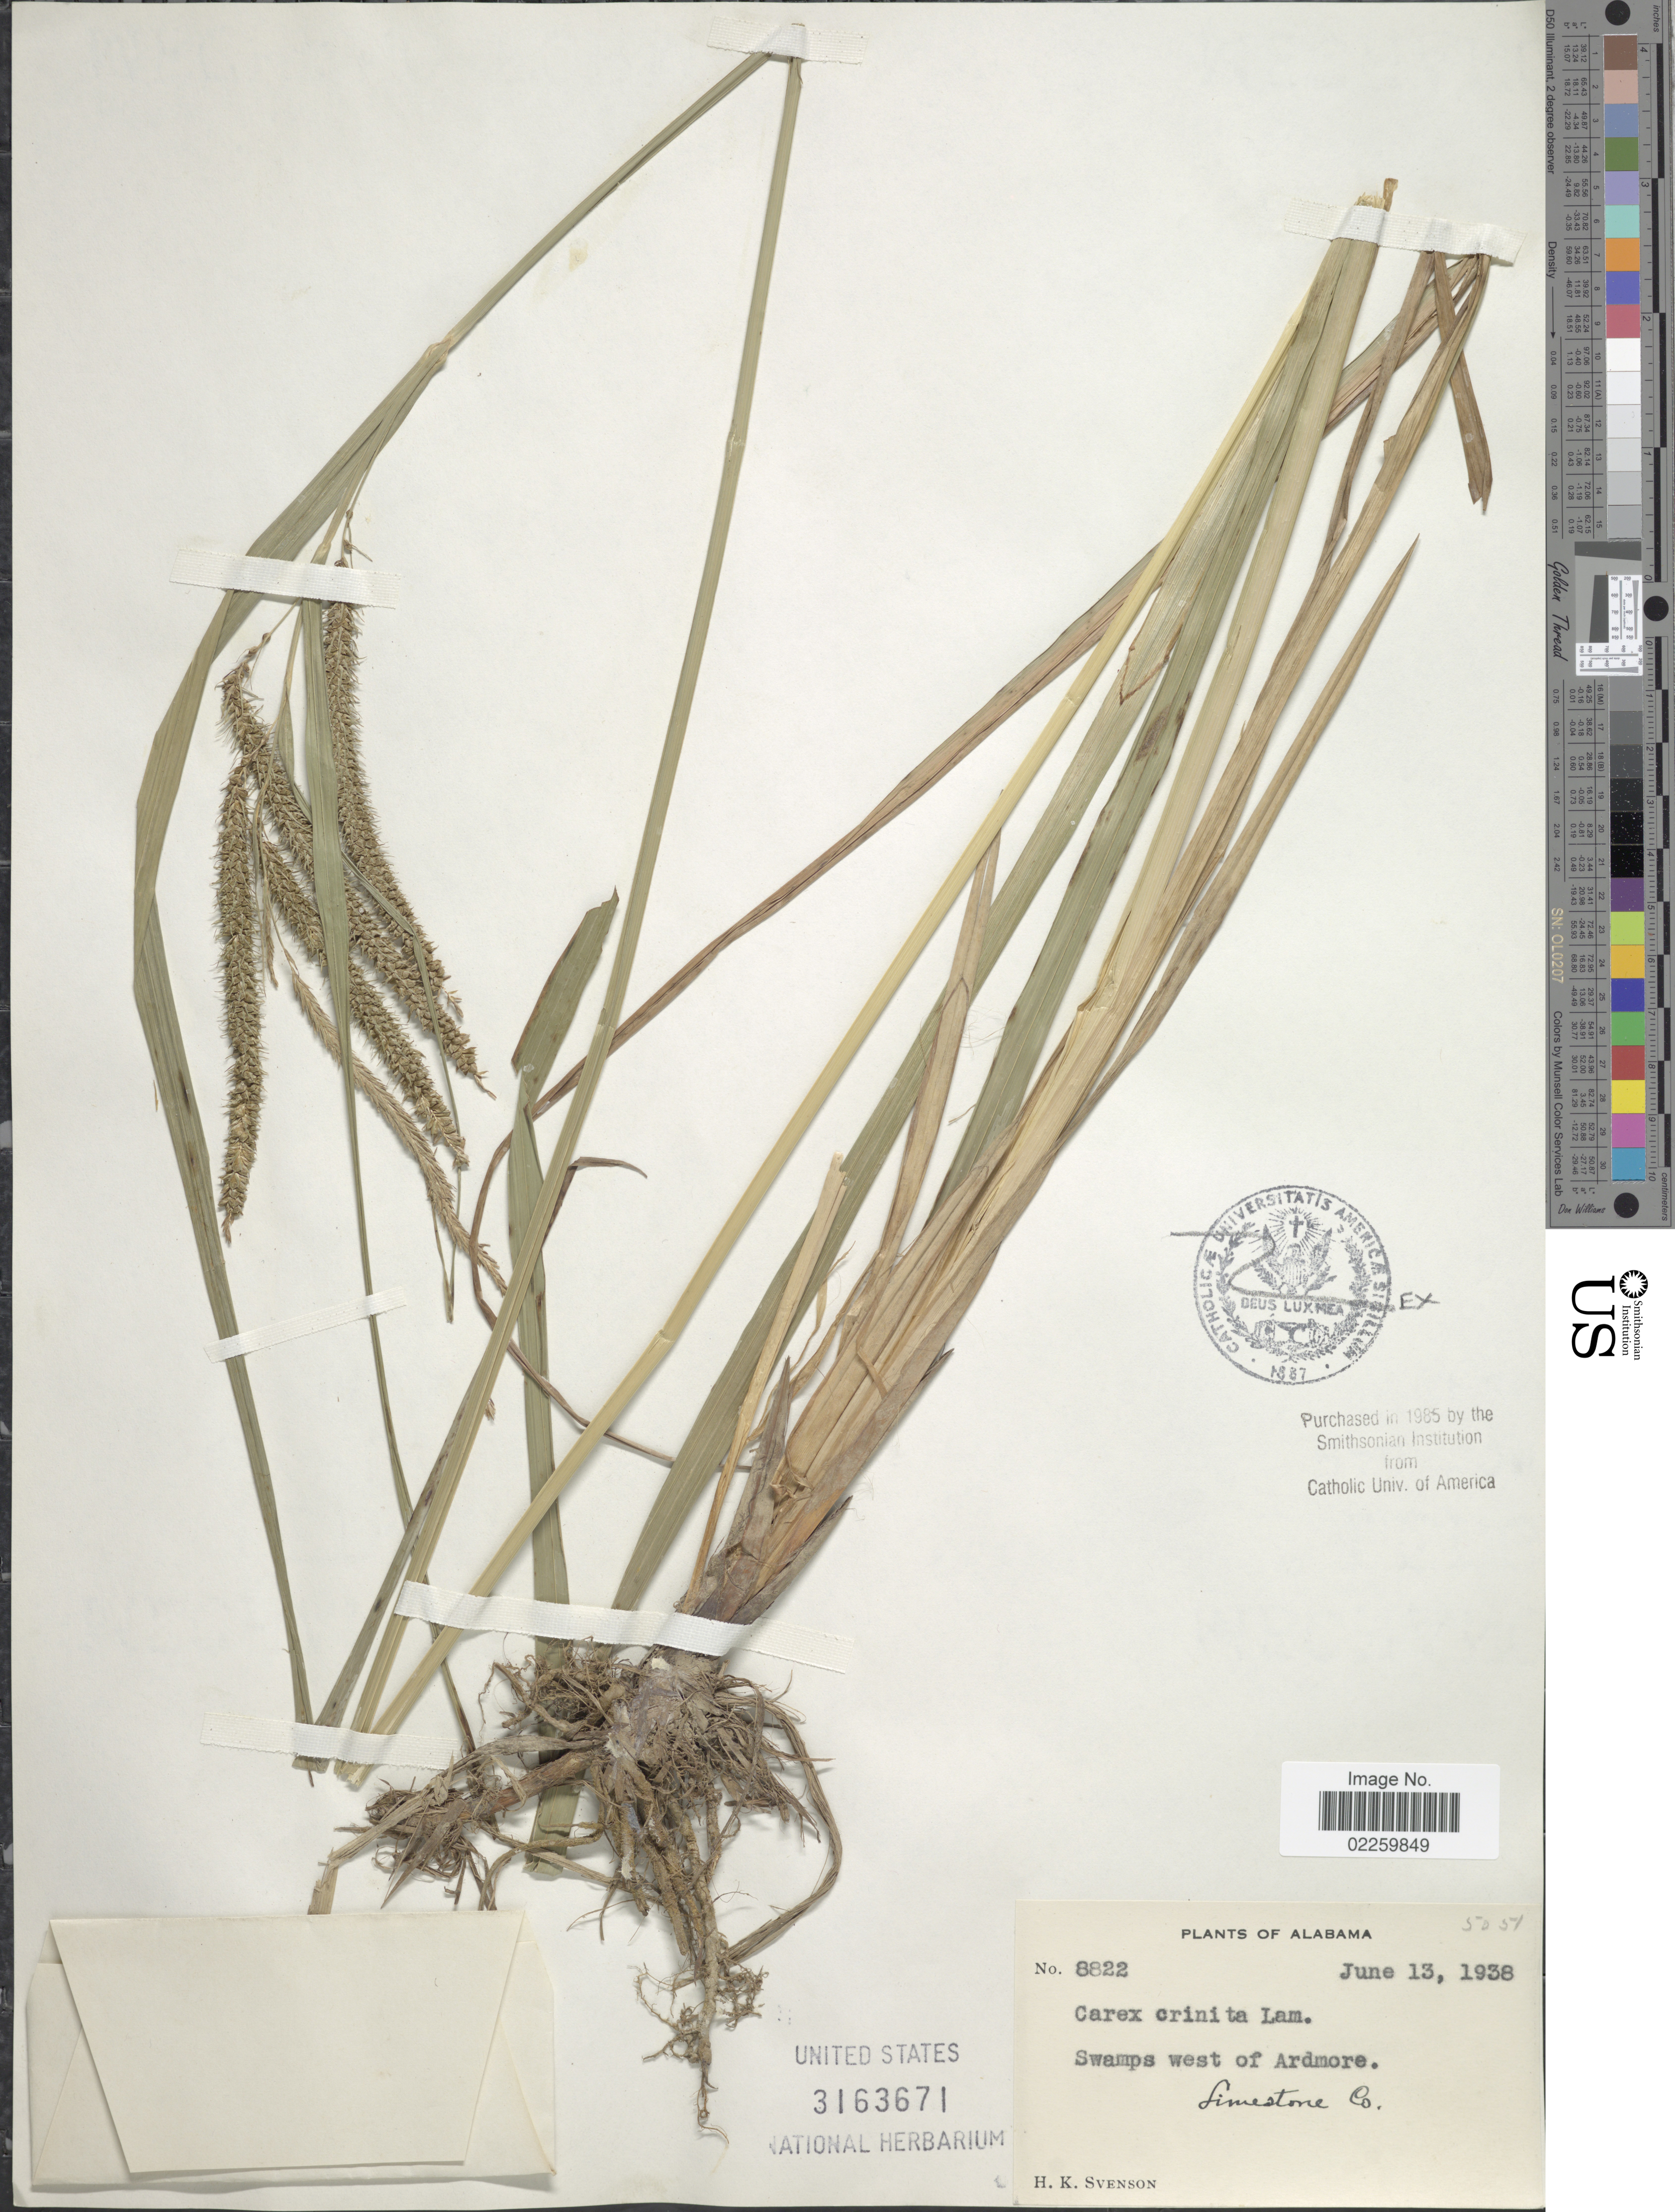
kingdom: Plantae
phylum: Tracheophyta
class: Liliopsida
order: Poales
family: Cyperaceae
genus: Carex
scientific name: Carex crinita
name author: Lam.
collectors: H. K. Svenson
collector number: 8822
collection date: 1938-06-13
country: United States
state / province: Alabama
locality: Swamps west of Ardmore, Limestone Co.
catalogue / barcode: US 3163671